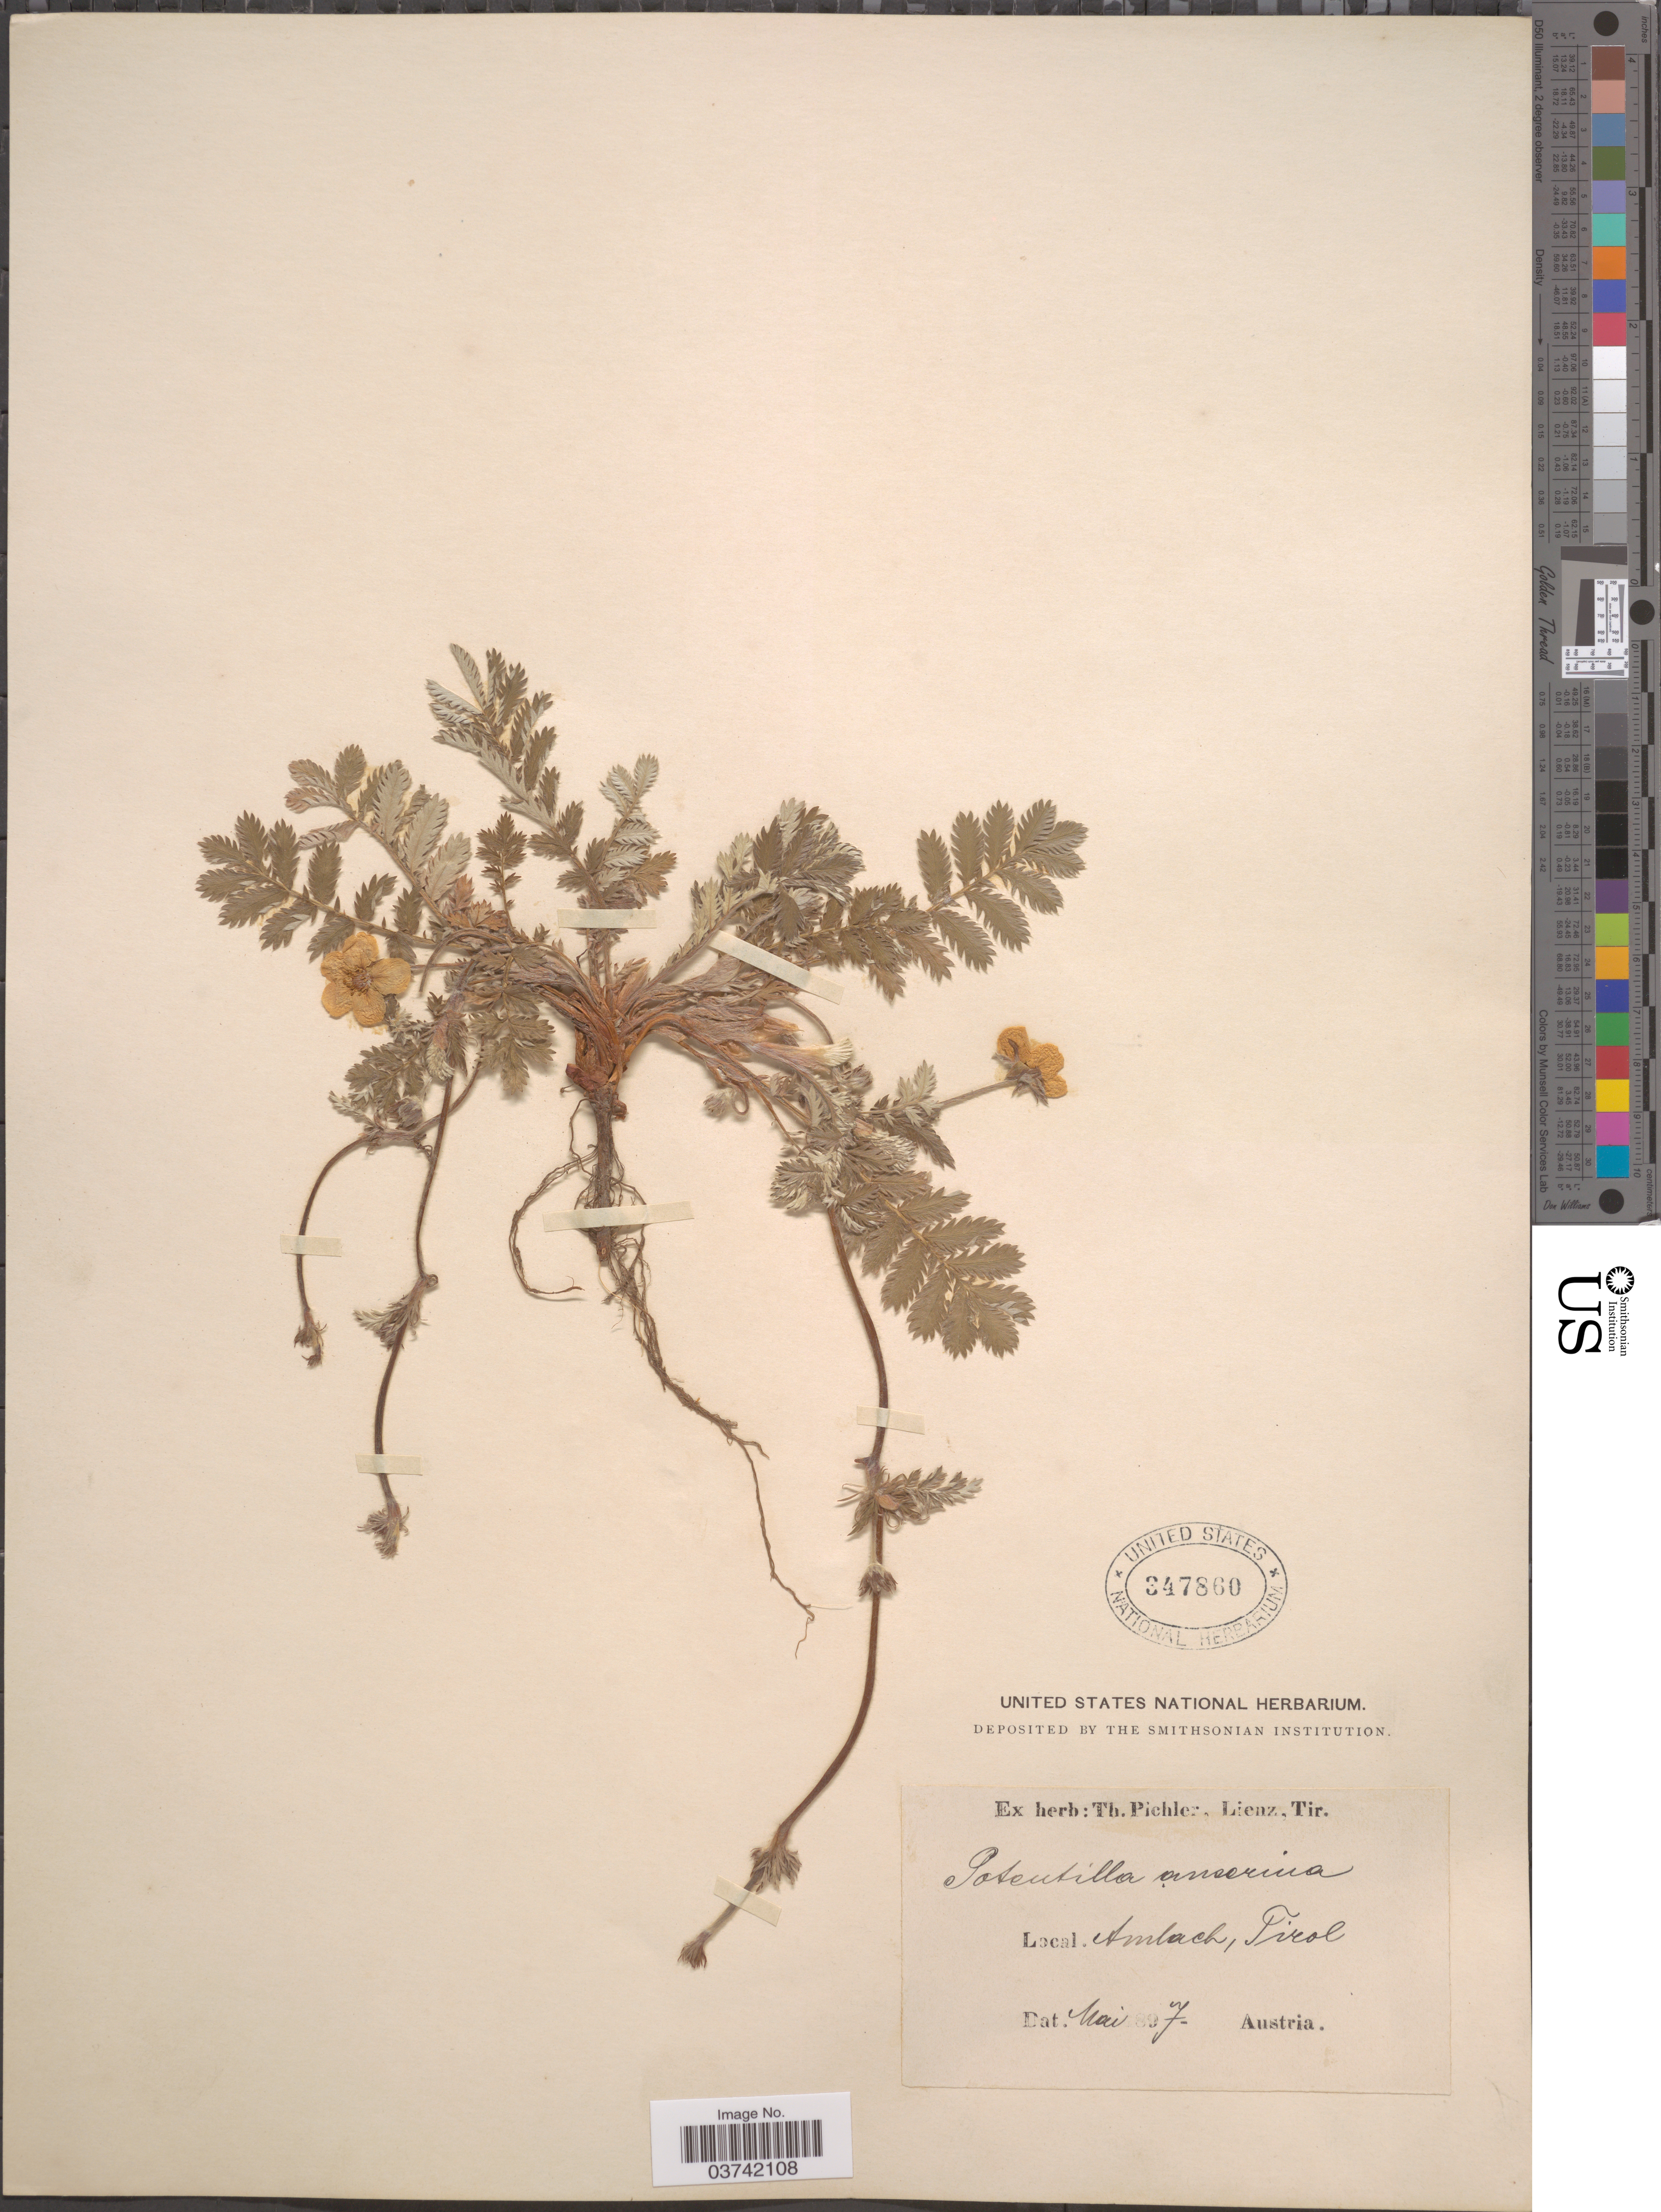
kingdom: Plantae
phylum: Tracheophyta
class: Magnoliopsida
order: Rosales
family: Rosaceae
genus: Argentina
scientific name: Argentina anserina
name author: (L.) Rydb.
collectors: ex herb. T. Pichler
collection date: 1897-05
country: Austria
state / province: Tirol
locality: Ambach.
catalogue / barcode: US 347860